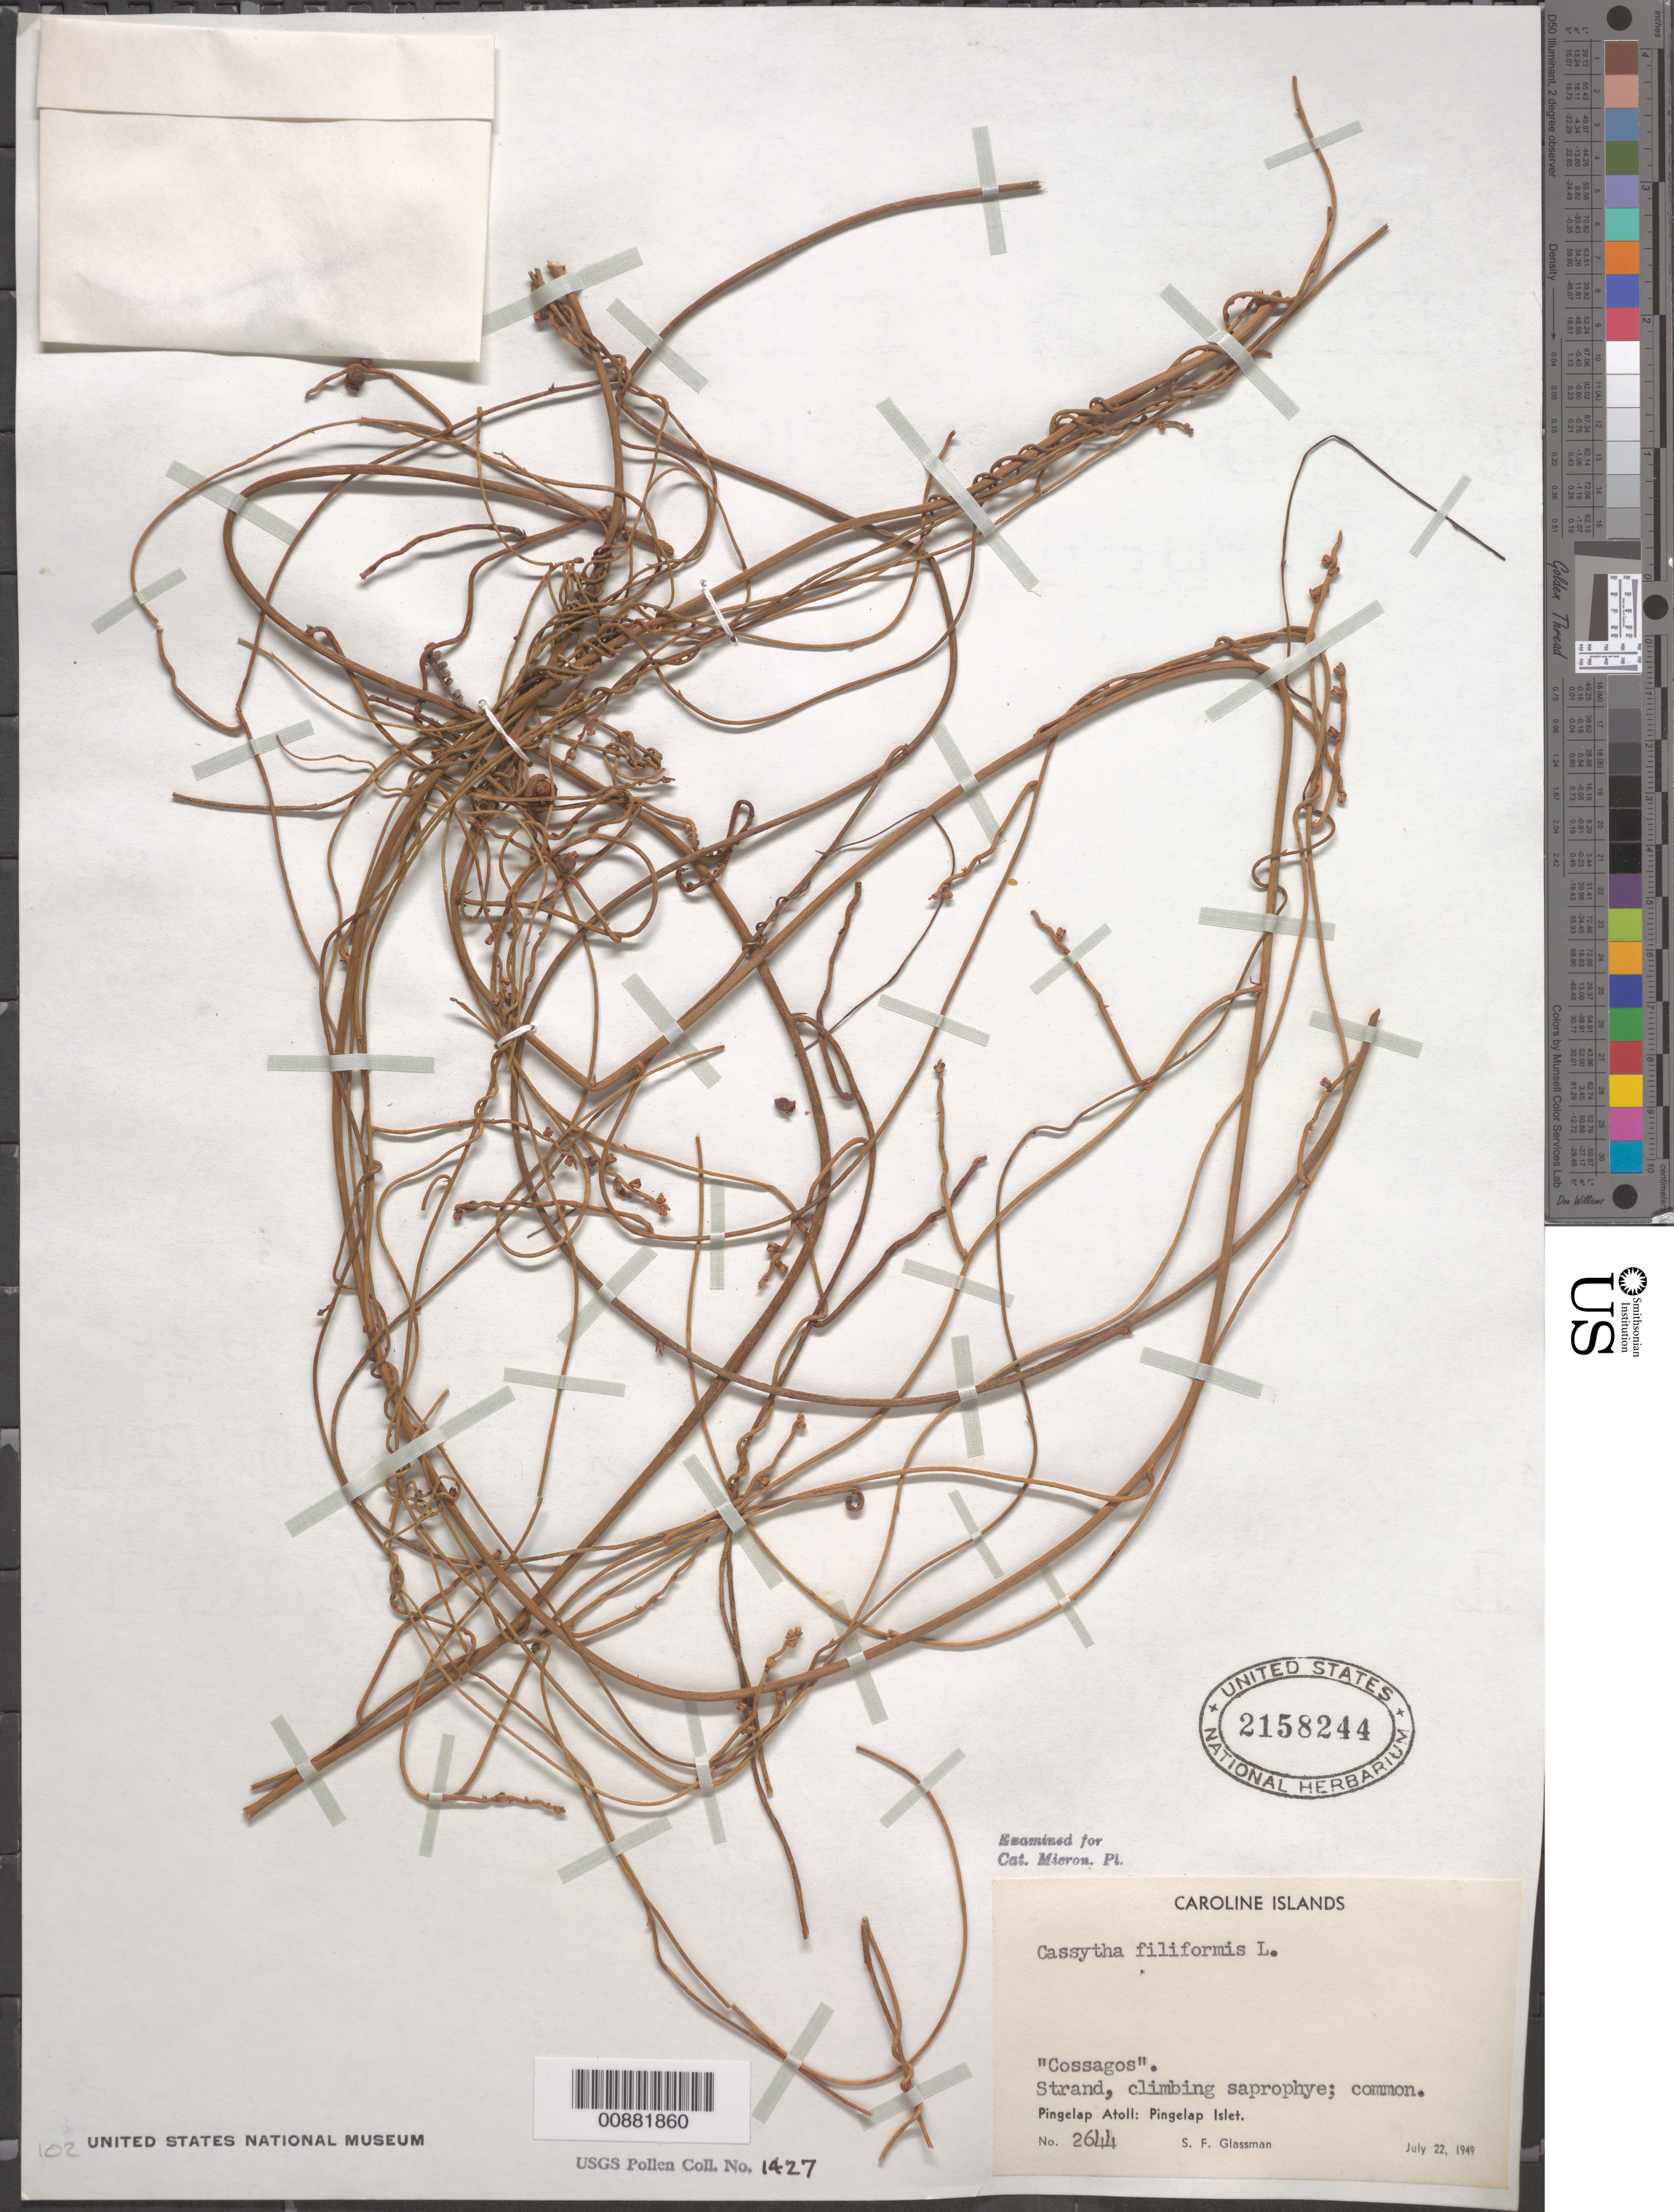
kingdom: Plantae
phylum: Tracheophyta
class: Magnoliopsida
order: Laurales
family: Lauraceae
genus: Cassytha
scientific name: Cassytha filiformis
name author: L.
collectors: S. F. Glassman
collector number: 2644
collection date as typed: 22 Jul 1949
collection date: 1949-07-22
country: Micronesia, Federated States of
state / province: Pohnpei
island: Pingelap Atoll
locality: Pingelap Islet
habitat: strand, climbing saprophye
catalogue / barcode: US 2158244